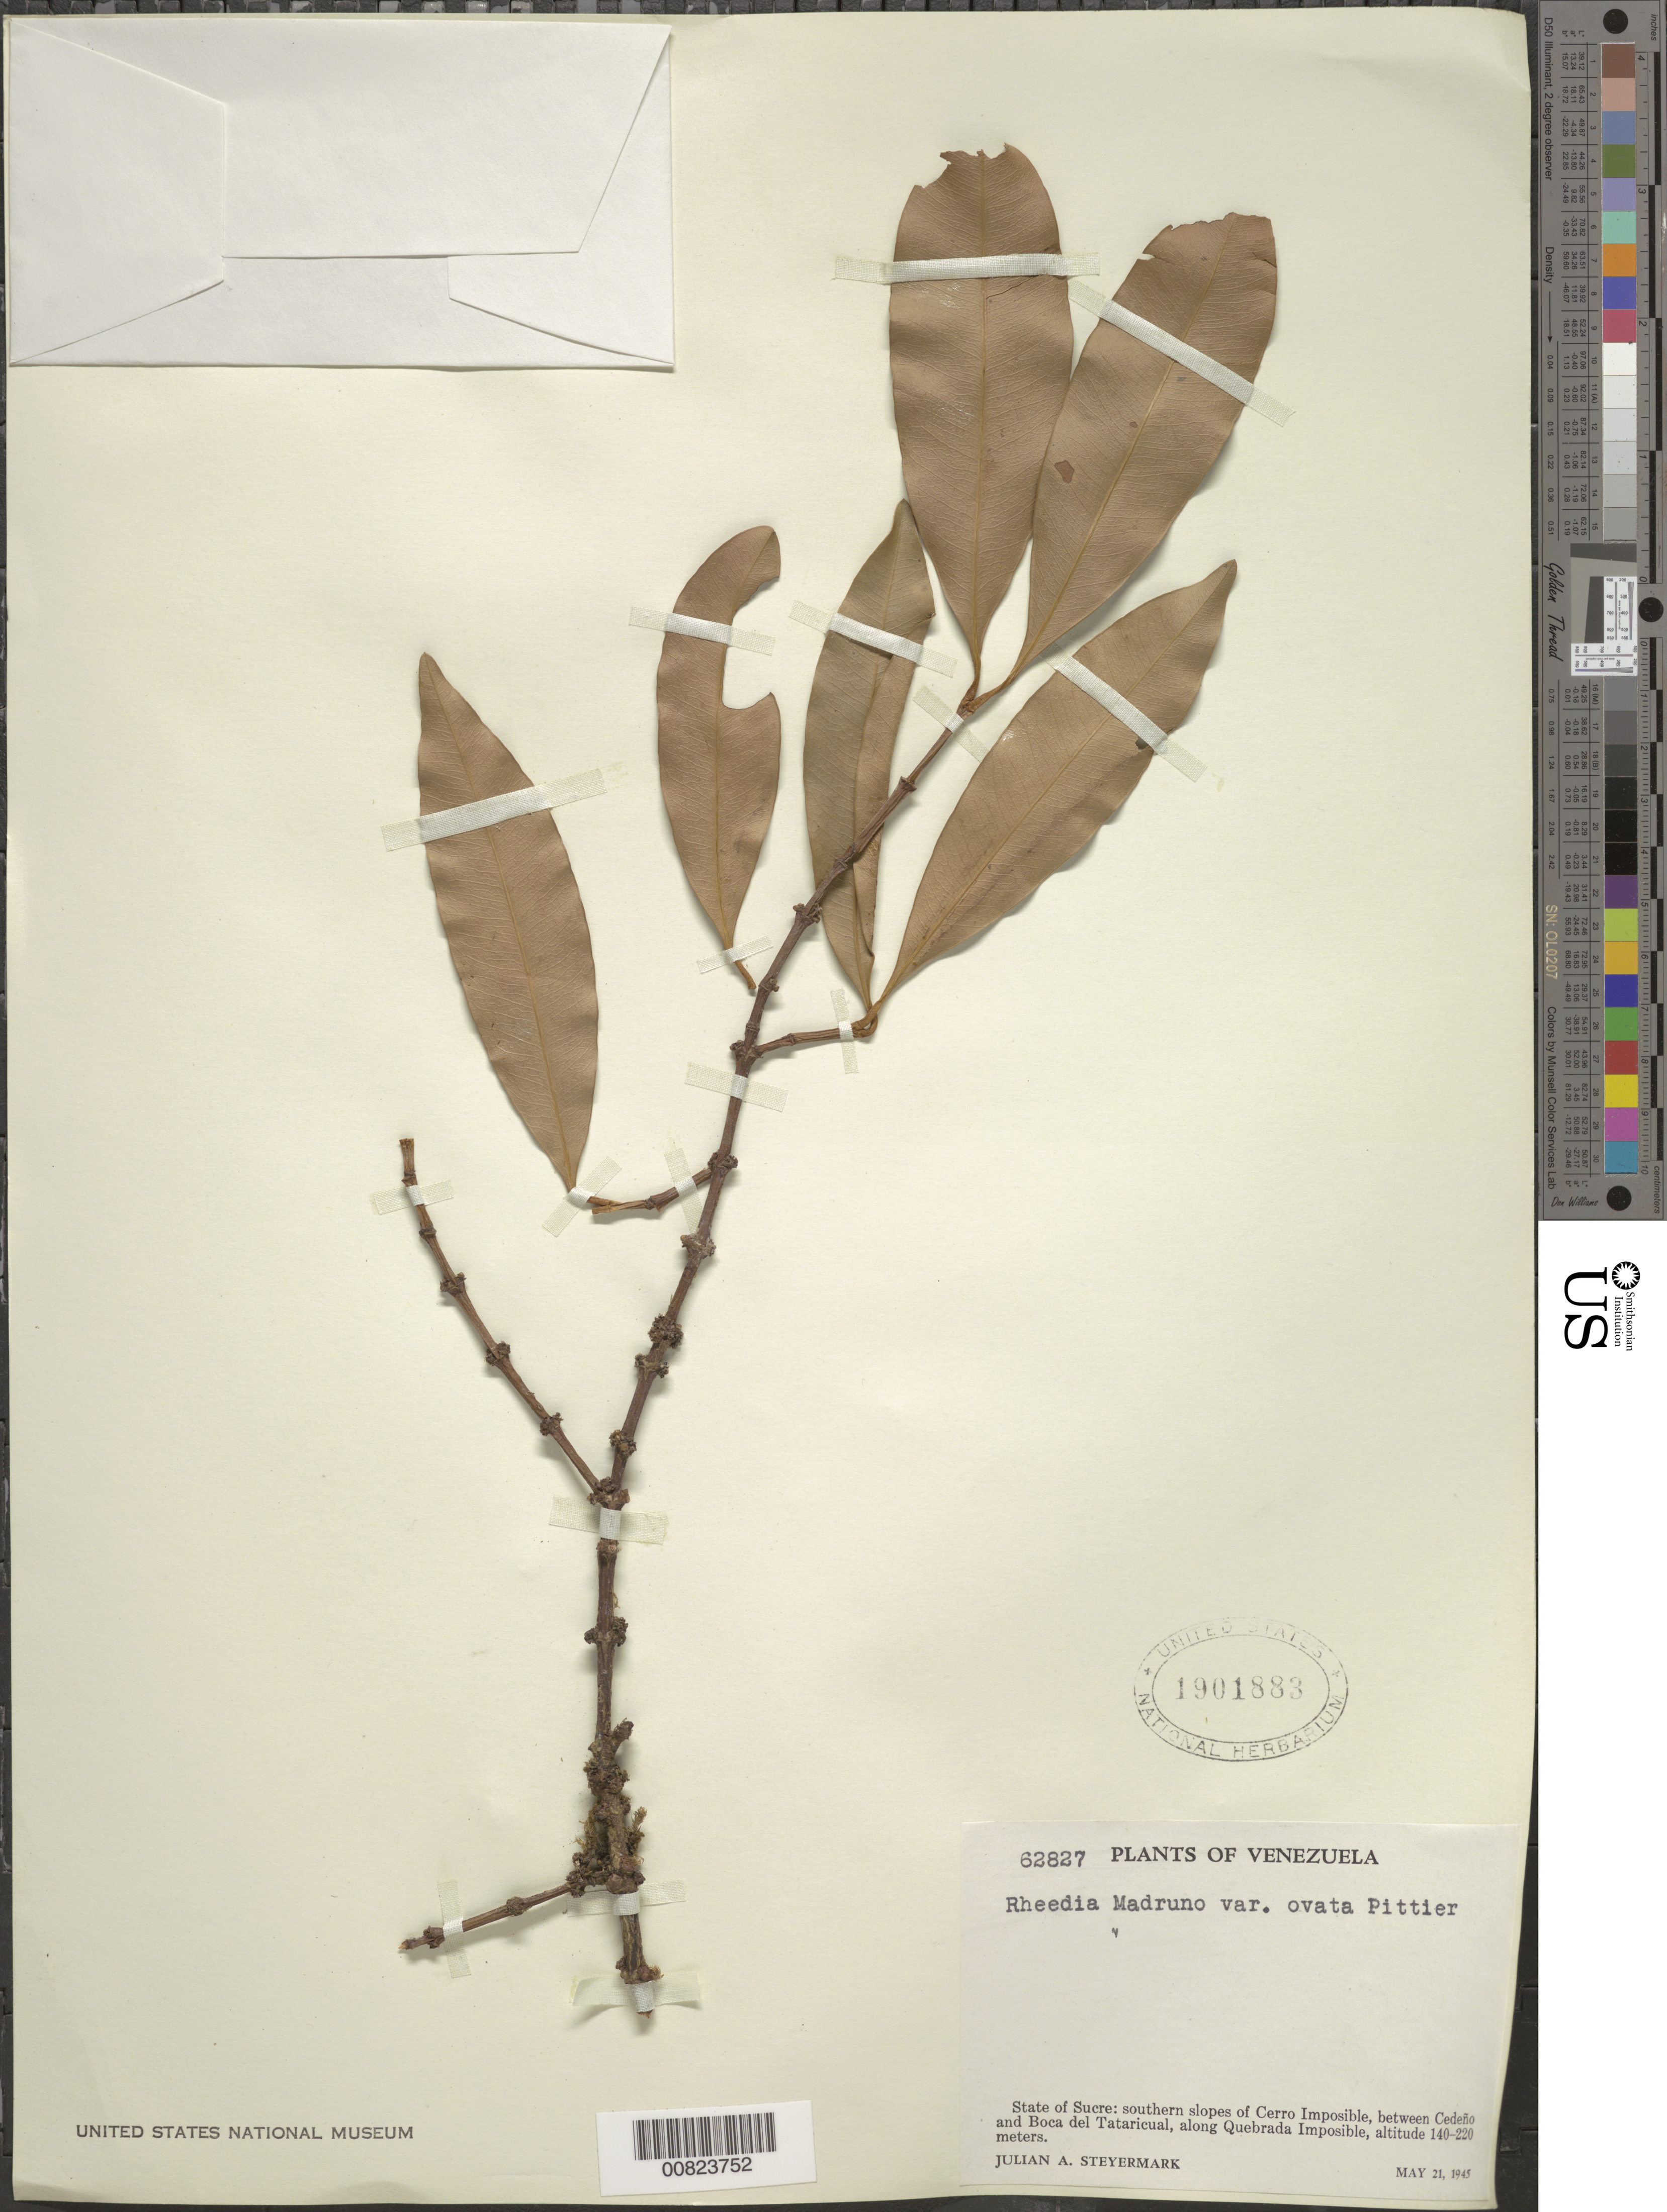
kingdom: Plantae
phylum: Tracheophyta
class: Magnoliopsida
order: Malpighiales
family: Clusiaceae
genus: Garcinia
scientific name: Garcinia madruno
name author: (Kunth) Hammel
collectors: J. Steyermark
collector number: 62827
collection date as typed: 21-May-45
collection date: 1945-05-21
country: Venezuela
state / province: Sucre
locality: Cerro Imposible, between Cedeño and Boca del Tataricual, Quebrada Imposible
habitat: Along Quebrada Imposible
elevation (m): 140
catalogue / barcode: US 1901883